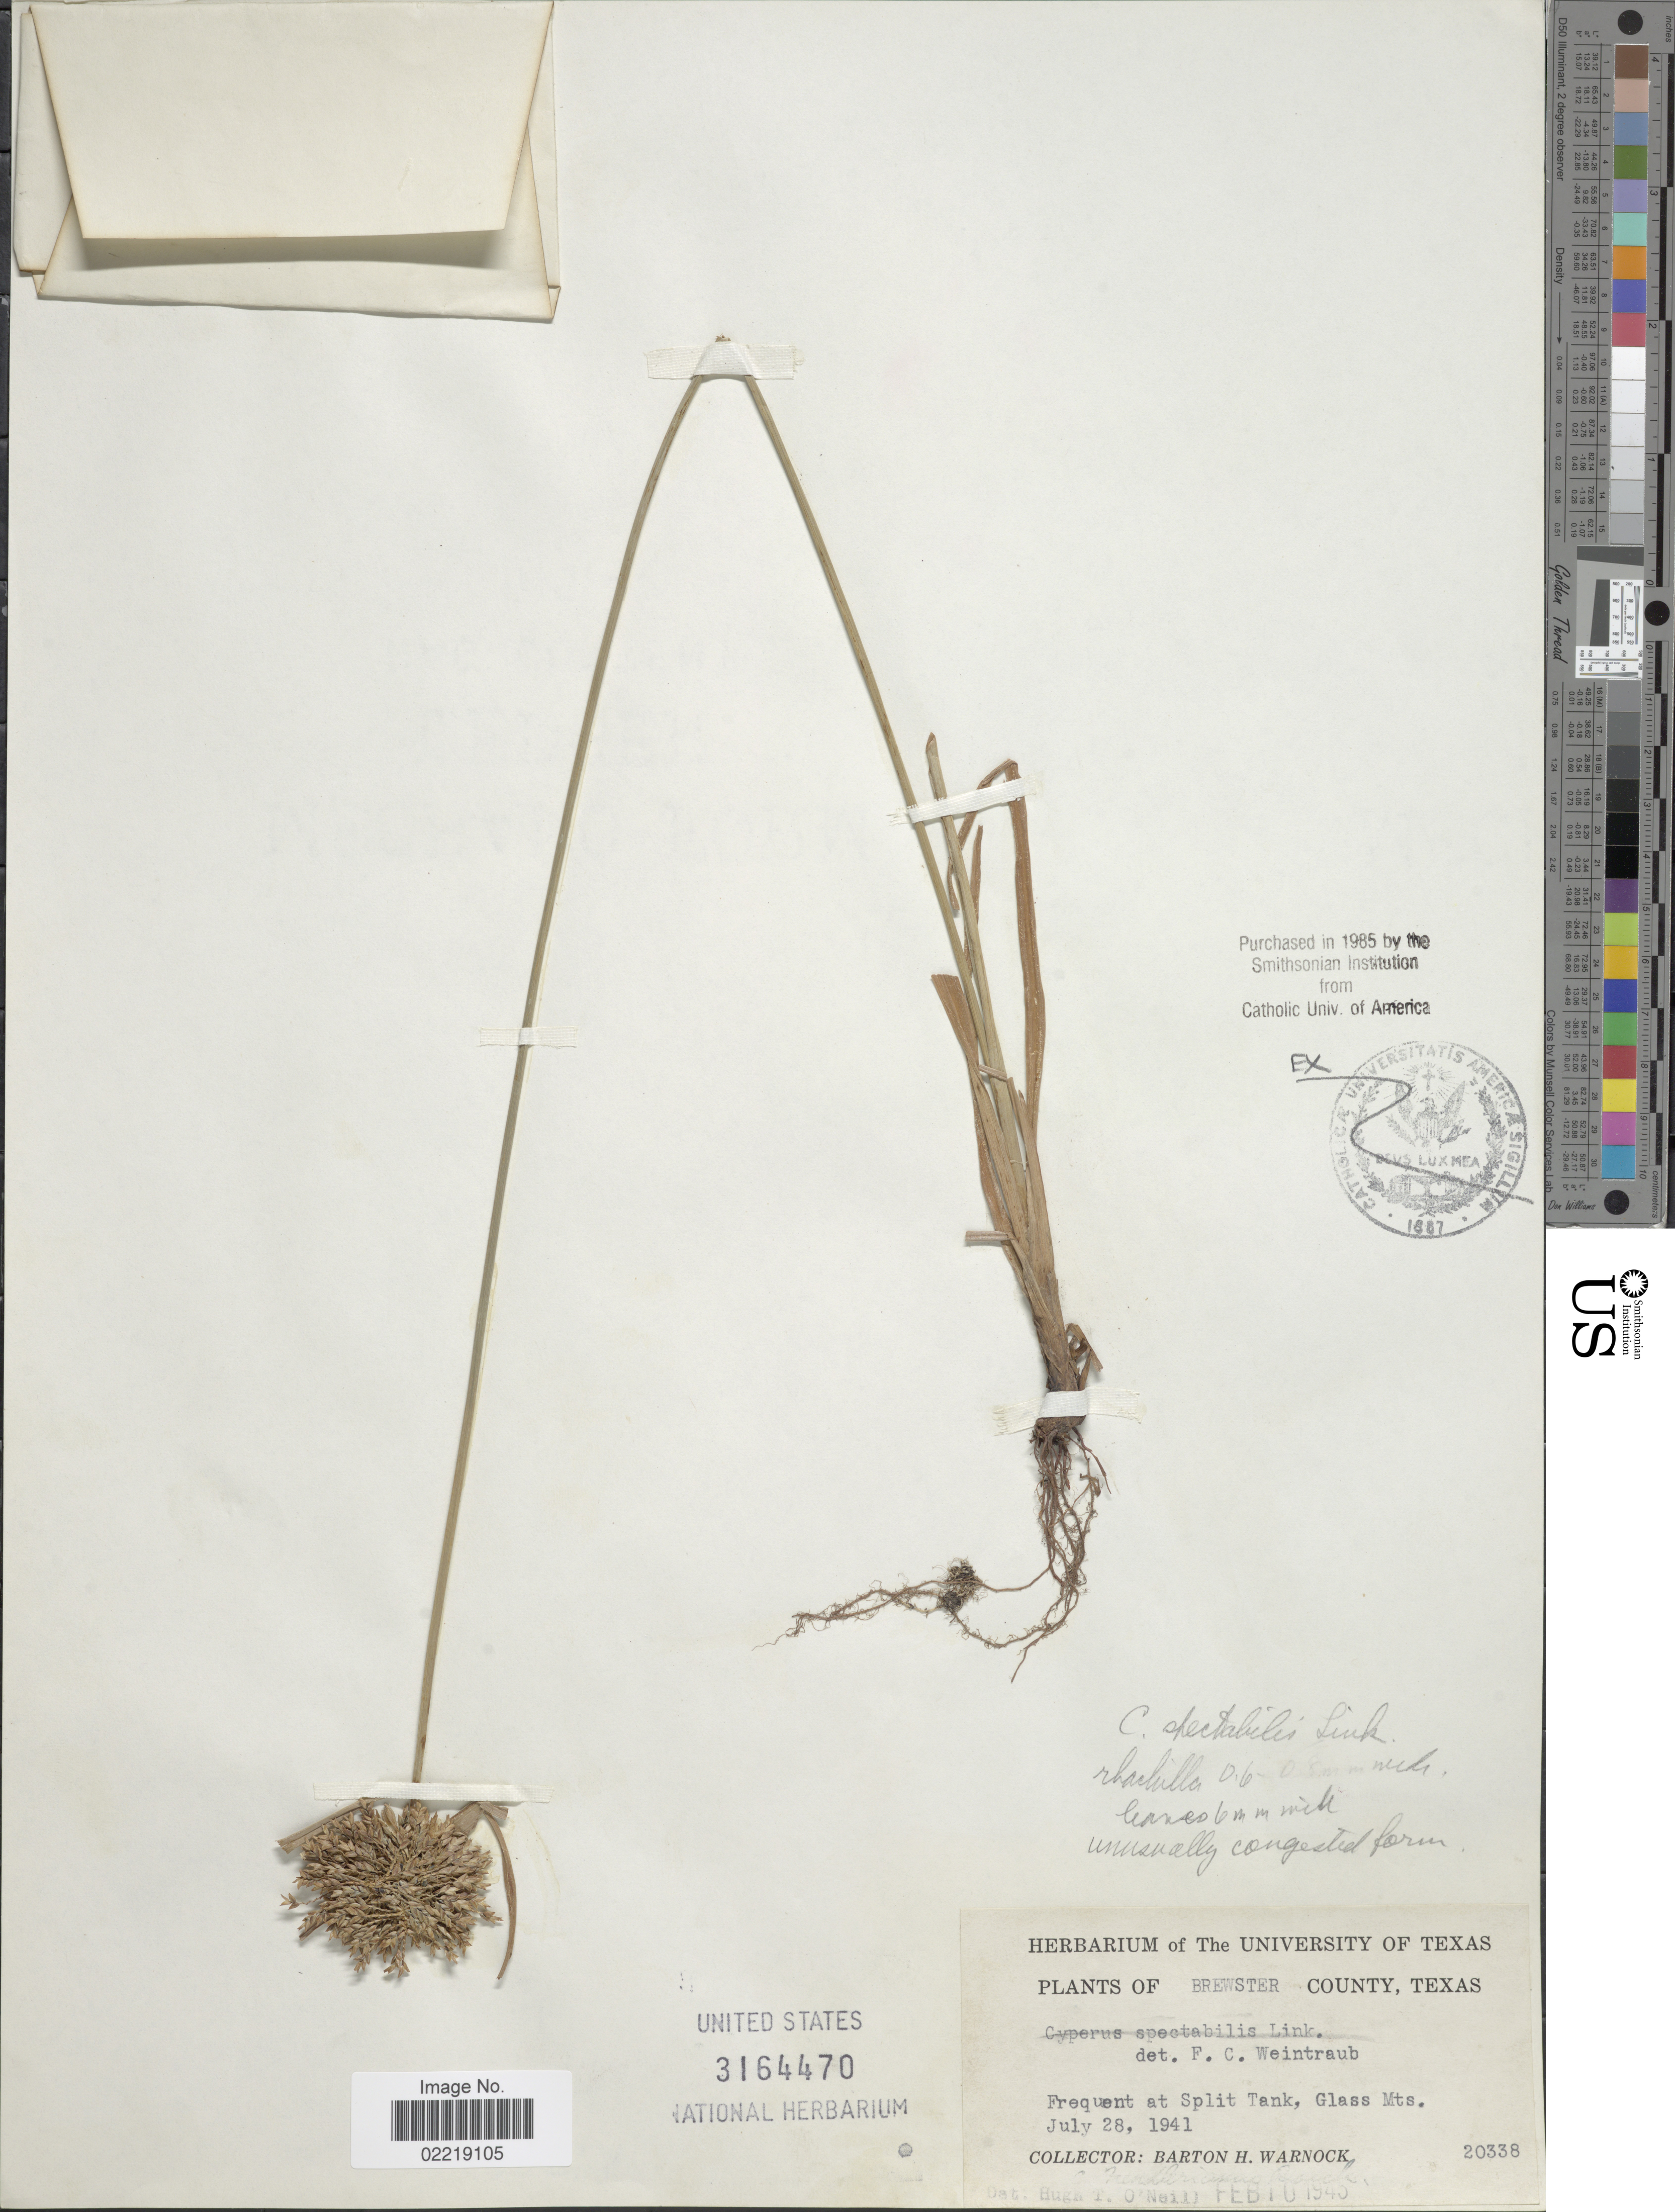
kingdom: Plantae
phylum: Tracheophyta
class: Liliopsida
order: Poales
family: Cyperaceae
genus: Cyperus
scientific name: Cyperus spectabilis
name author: Link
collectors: B. H. Warnock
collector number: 20338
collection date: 1941-07-28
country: United States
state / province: Texas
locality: Brewster County, Split Tank, Glass Mts.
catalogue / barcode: US 3164470